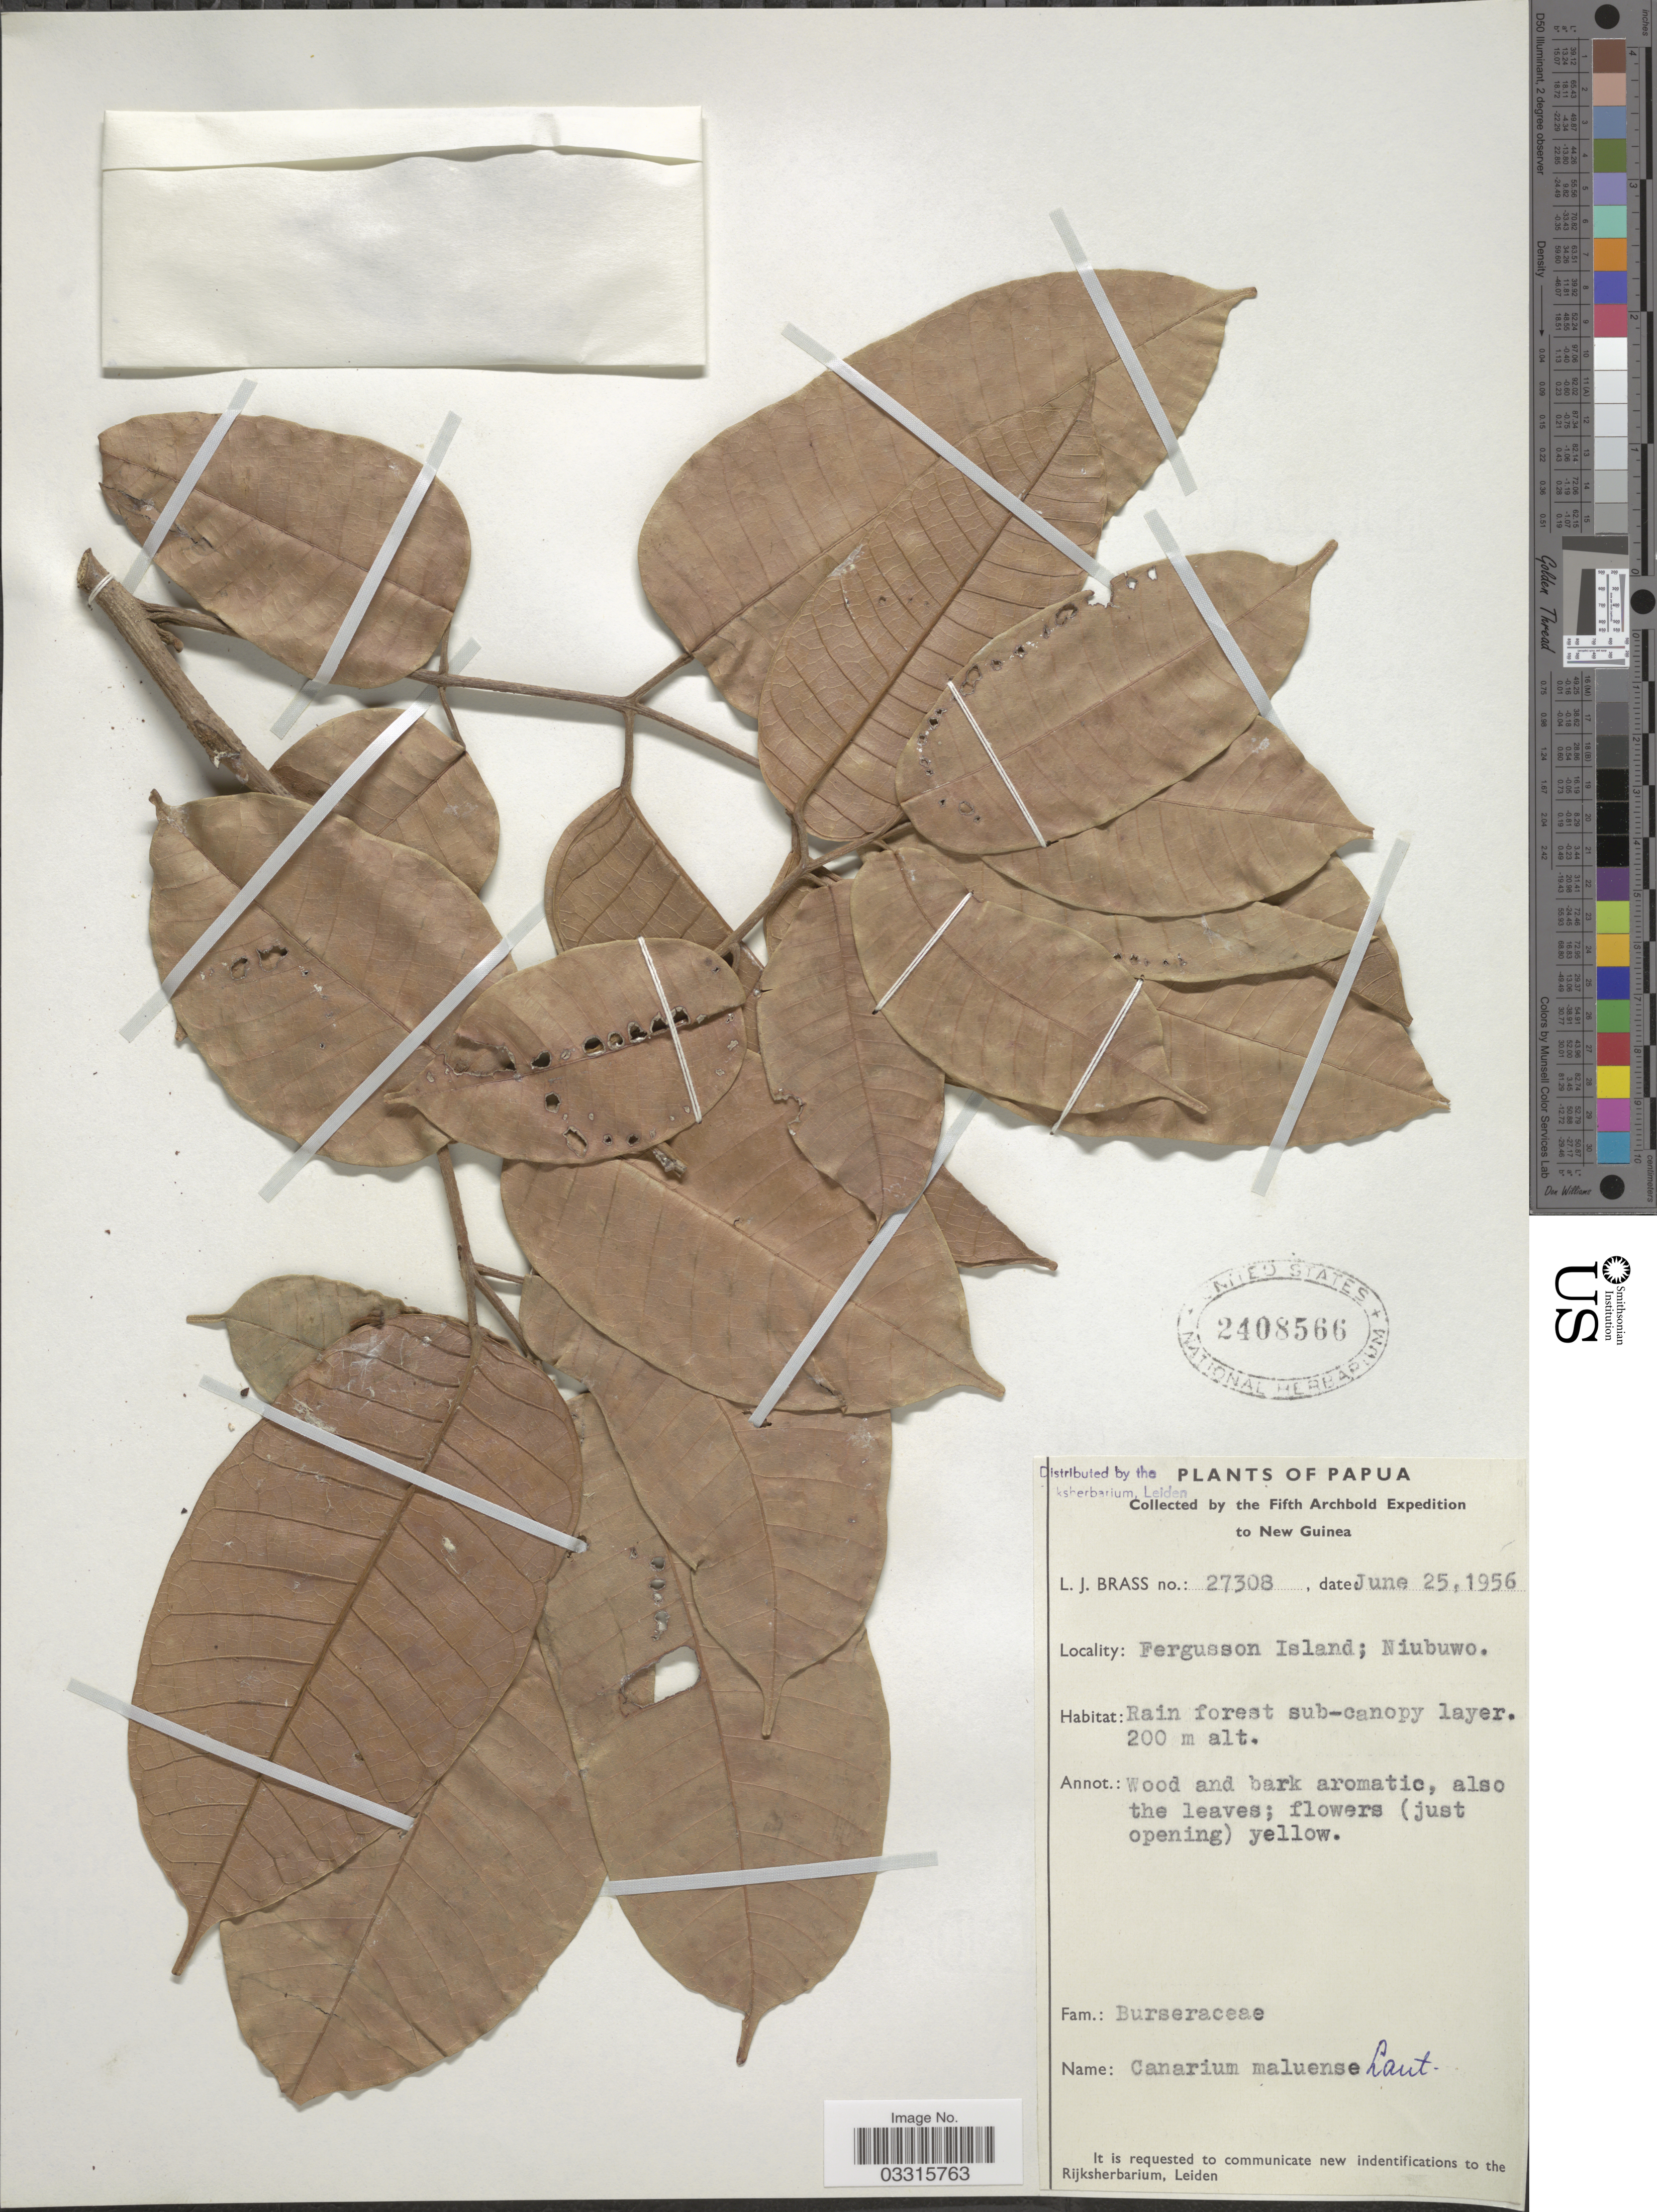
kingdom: Plantae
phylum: Tracheophyta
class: Magnoliopsida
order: Sapindales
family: Burseraceae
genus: Canarium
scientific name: Canarium maluense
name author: Lauterb.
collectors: L. J. Brass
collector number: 27308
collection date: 1956-06-25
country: Papua New Guinea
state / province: Milne Bay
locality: Papua. New Guinea. Fergusson Island; Niubuwe.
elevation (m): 200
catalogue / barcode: US 2408566